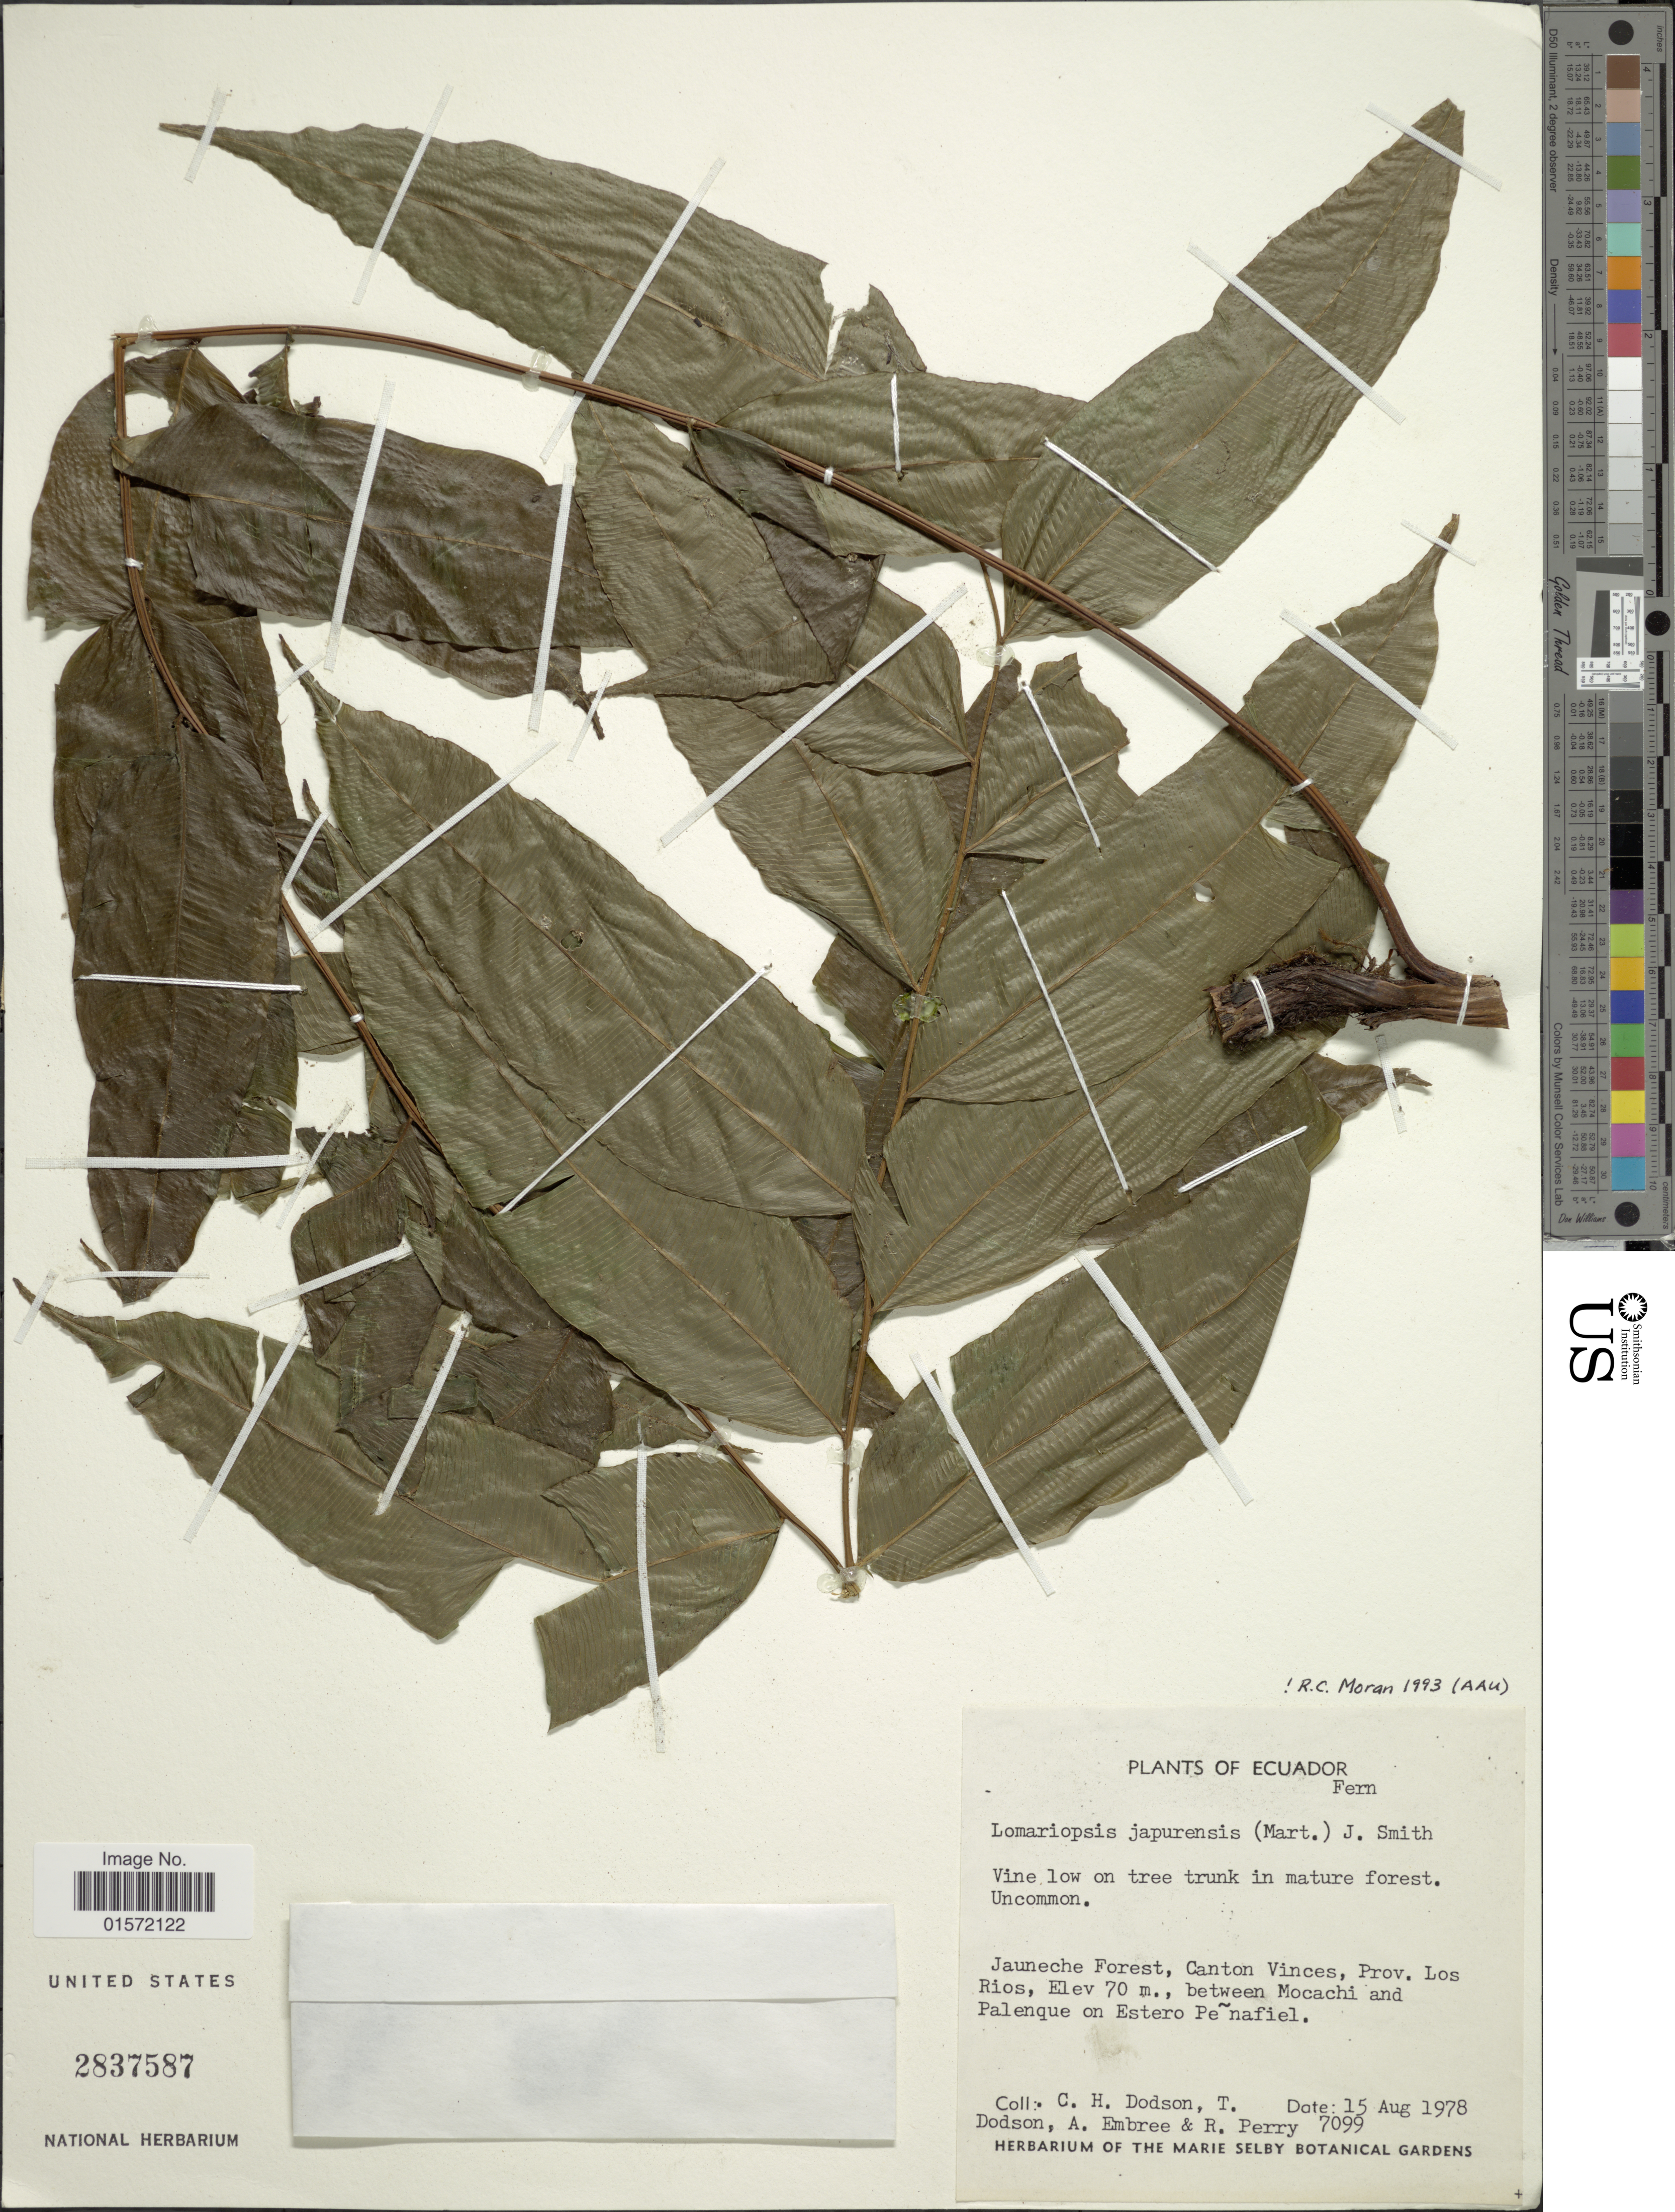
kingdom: Plantae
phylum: Tracheophyta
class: Polypodiopsida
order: Polypodiales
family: Lomariopsidaceae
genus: Lomariopsis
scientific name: Lomariopsis japurensis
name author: (Mart.) J. Sm.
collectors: C. H. Dodson, T. A. Dodson, A. Embree & R. Perry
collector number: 7099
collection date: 1978-08-15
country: Ecuador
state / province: Los Ríos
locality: Jauneche Forest, Canton Vinces, between Mocachi and Palenque on Estero Peñafiel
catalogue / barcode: US 2837587